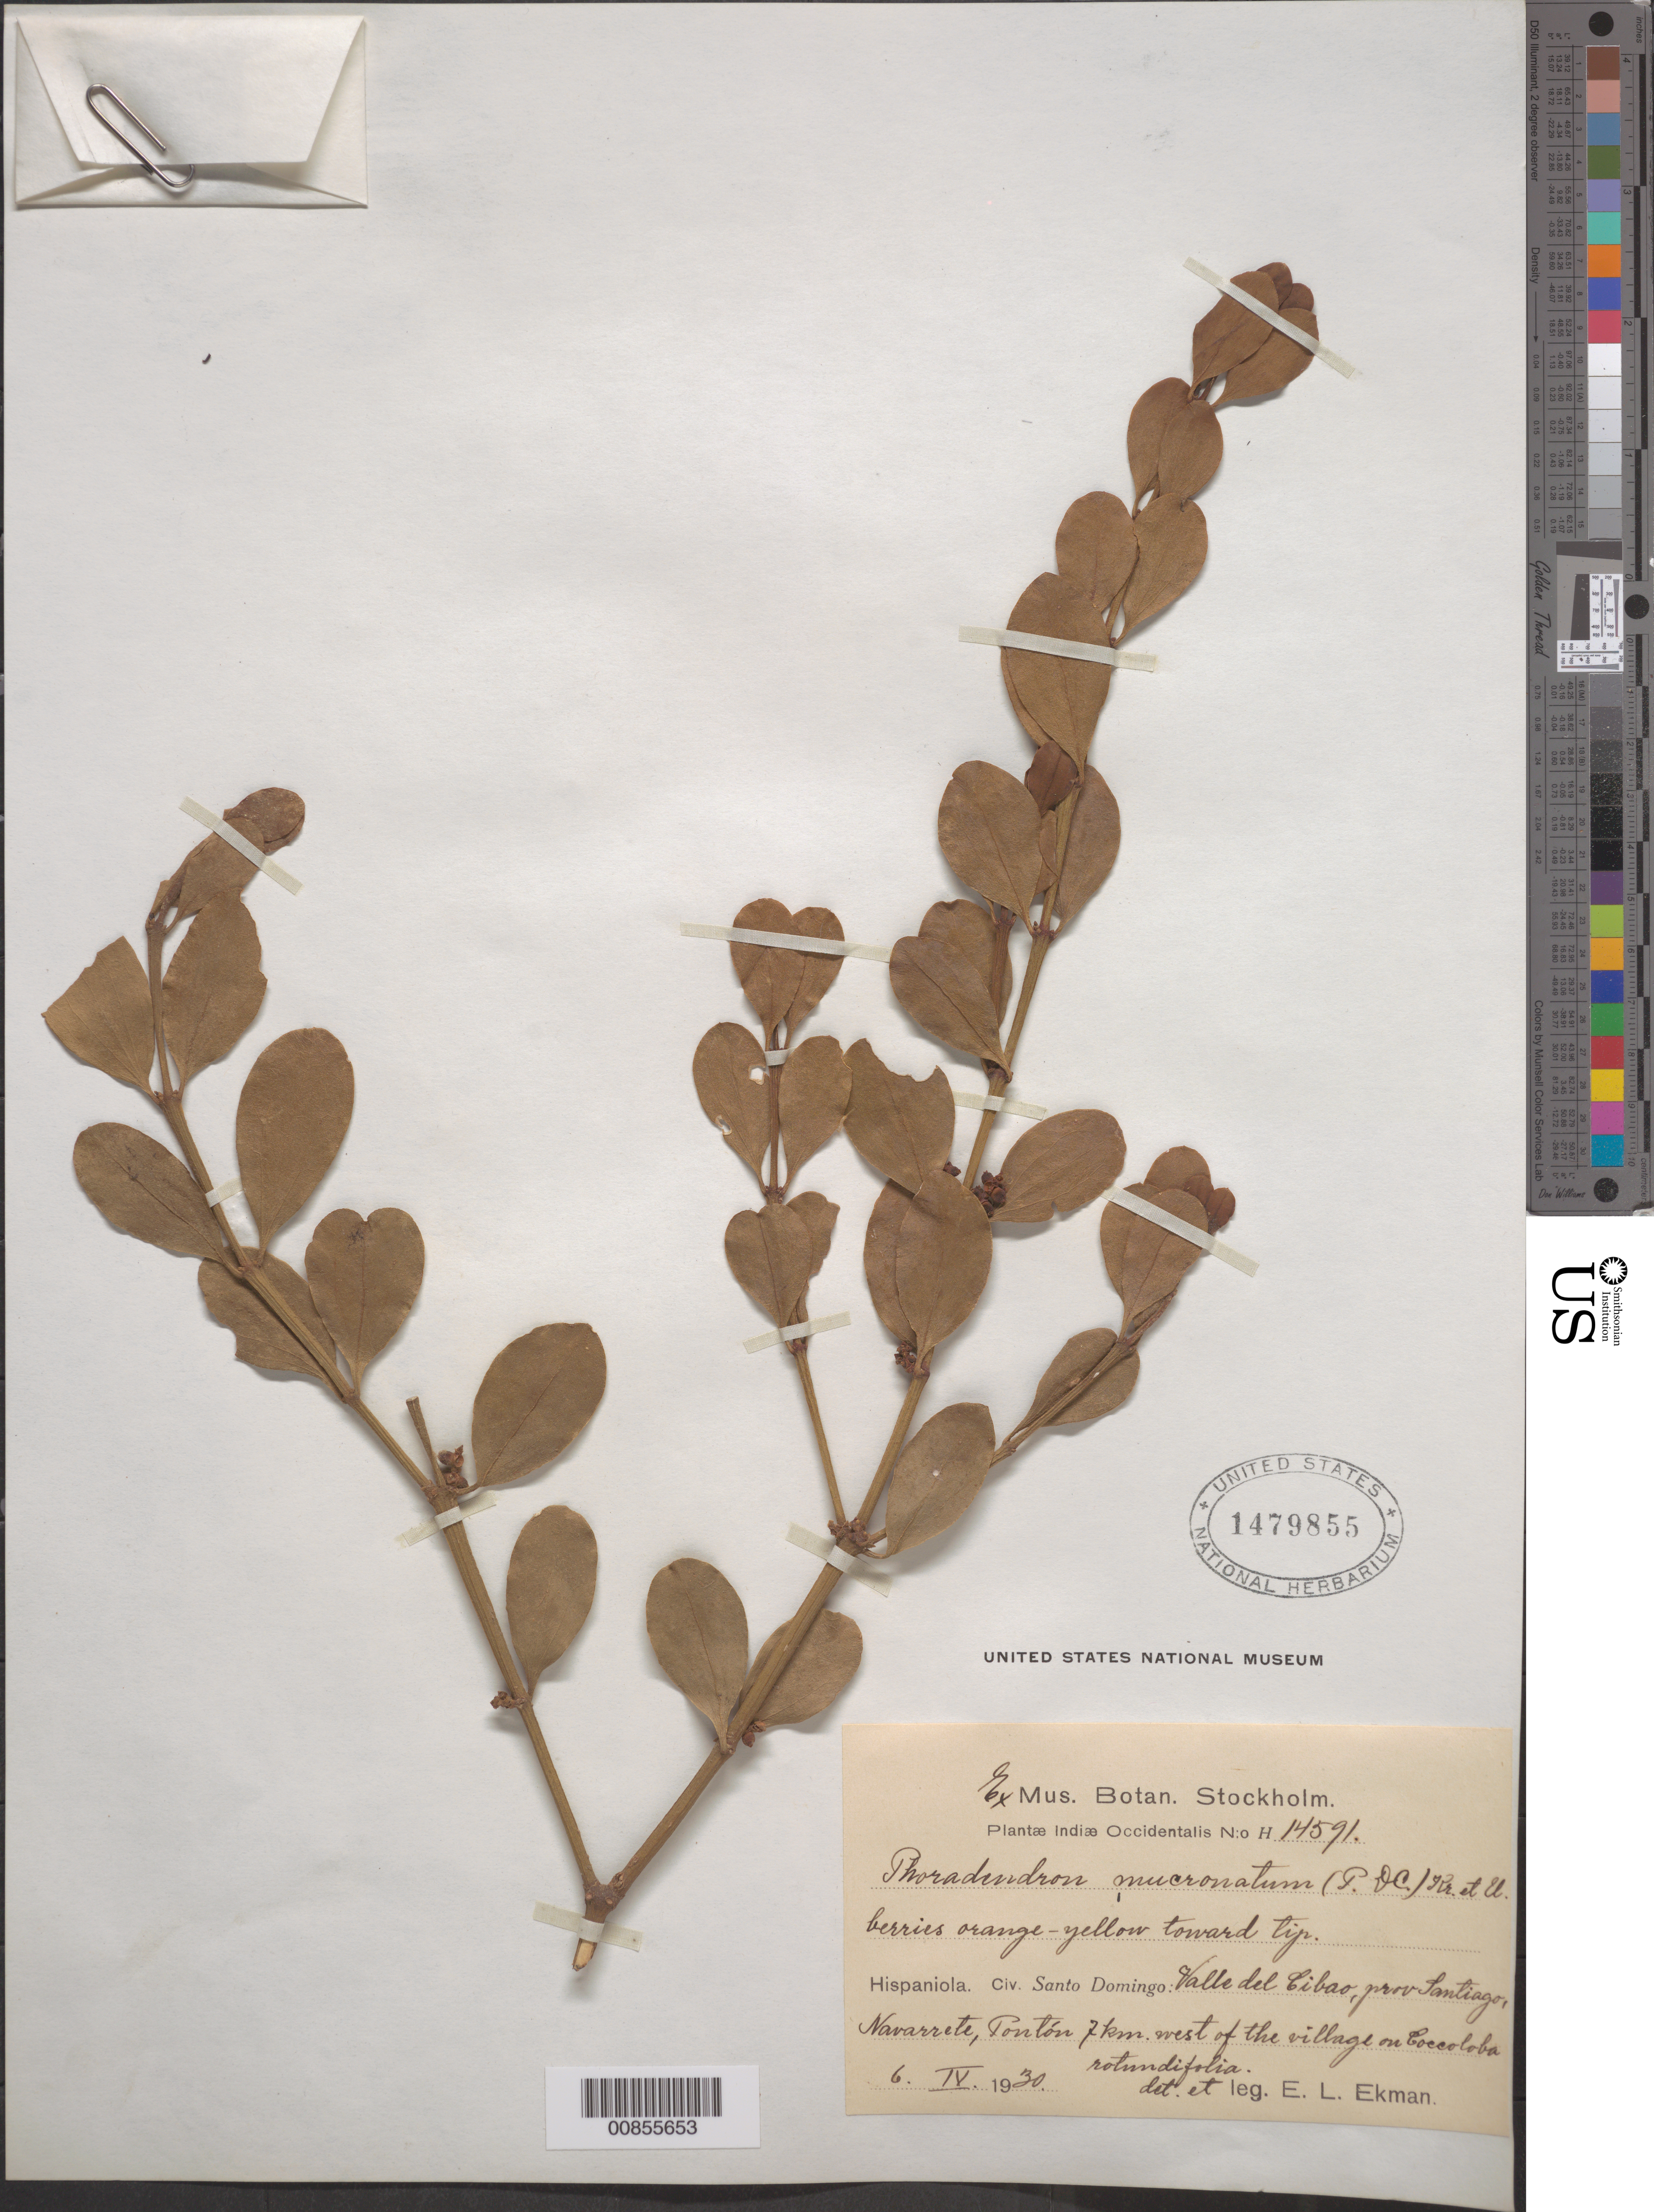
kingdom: Plantae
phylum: Tracheophyta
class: Magnoliopsida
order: Santalales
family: Viscaceae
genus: Phoradendron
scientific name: Phoradendron mucronatum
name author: (DC.) Krug & Urb.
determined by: Ekman, E. L.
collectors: E. L. Ekman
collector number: H 14591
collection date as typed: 06 Apr 1930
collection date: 1930-04-06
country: Dominican Republic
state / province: Santiago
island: Hispaniola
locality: Valle del Cibao, Navarrete, Pontón 7 km. west of the village.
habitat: On Coccoloba rotundifolia.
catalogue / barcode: US 1479855